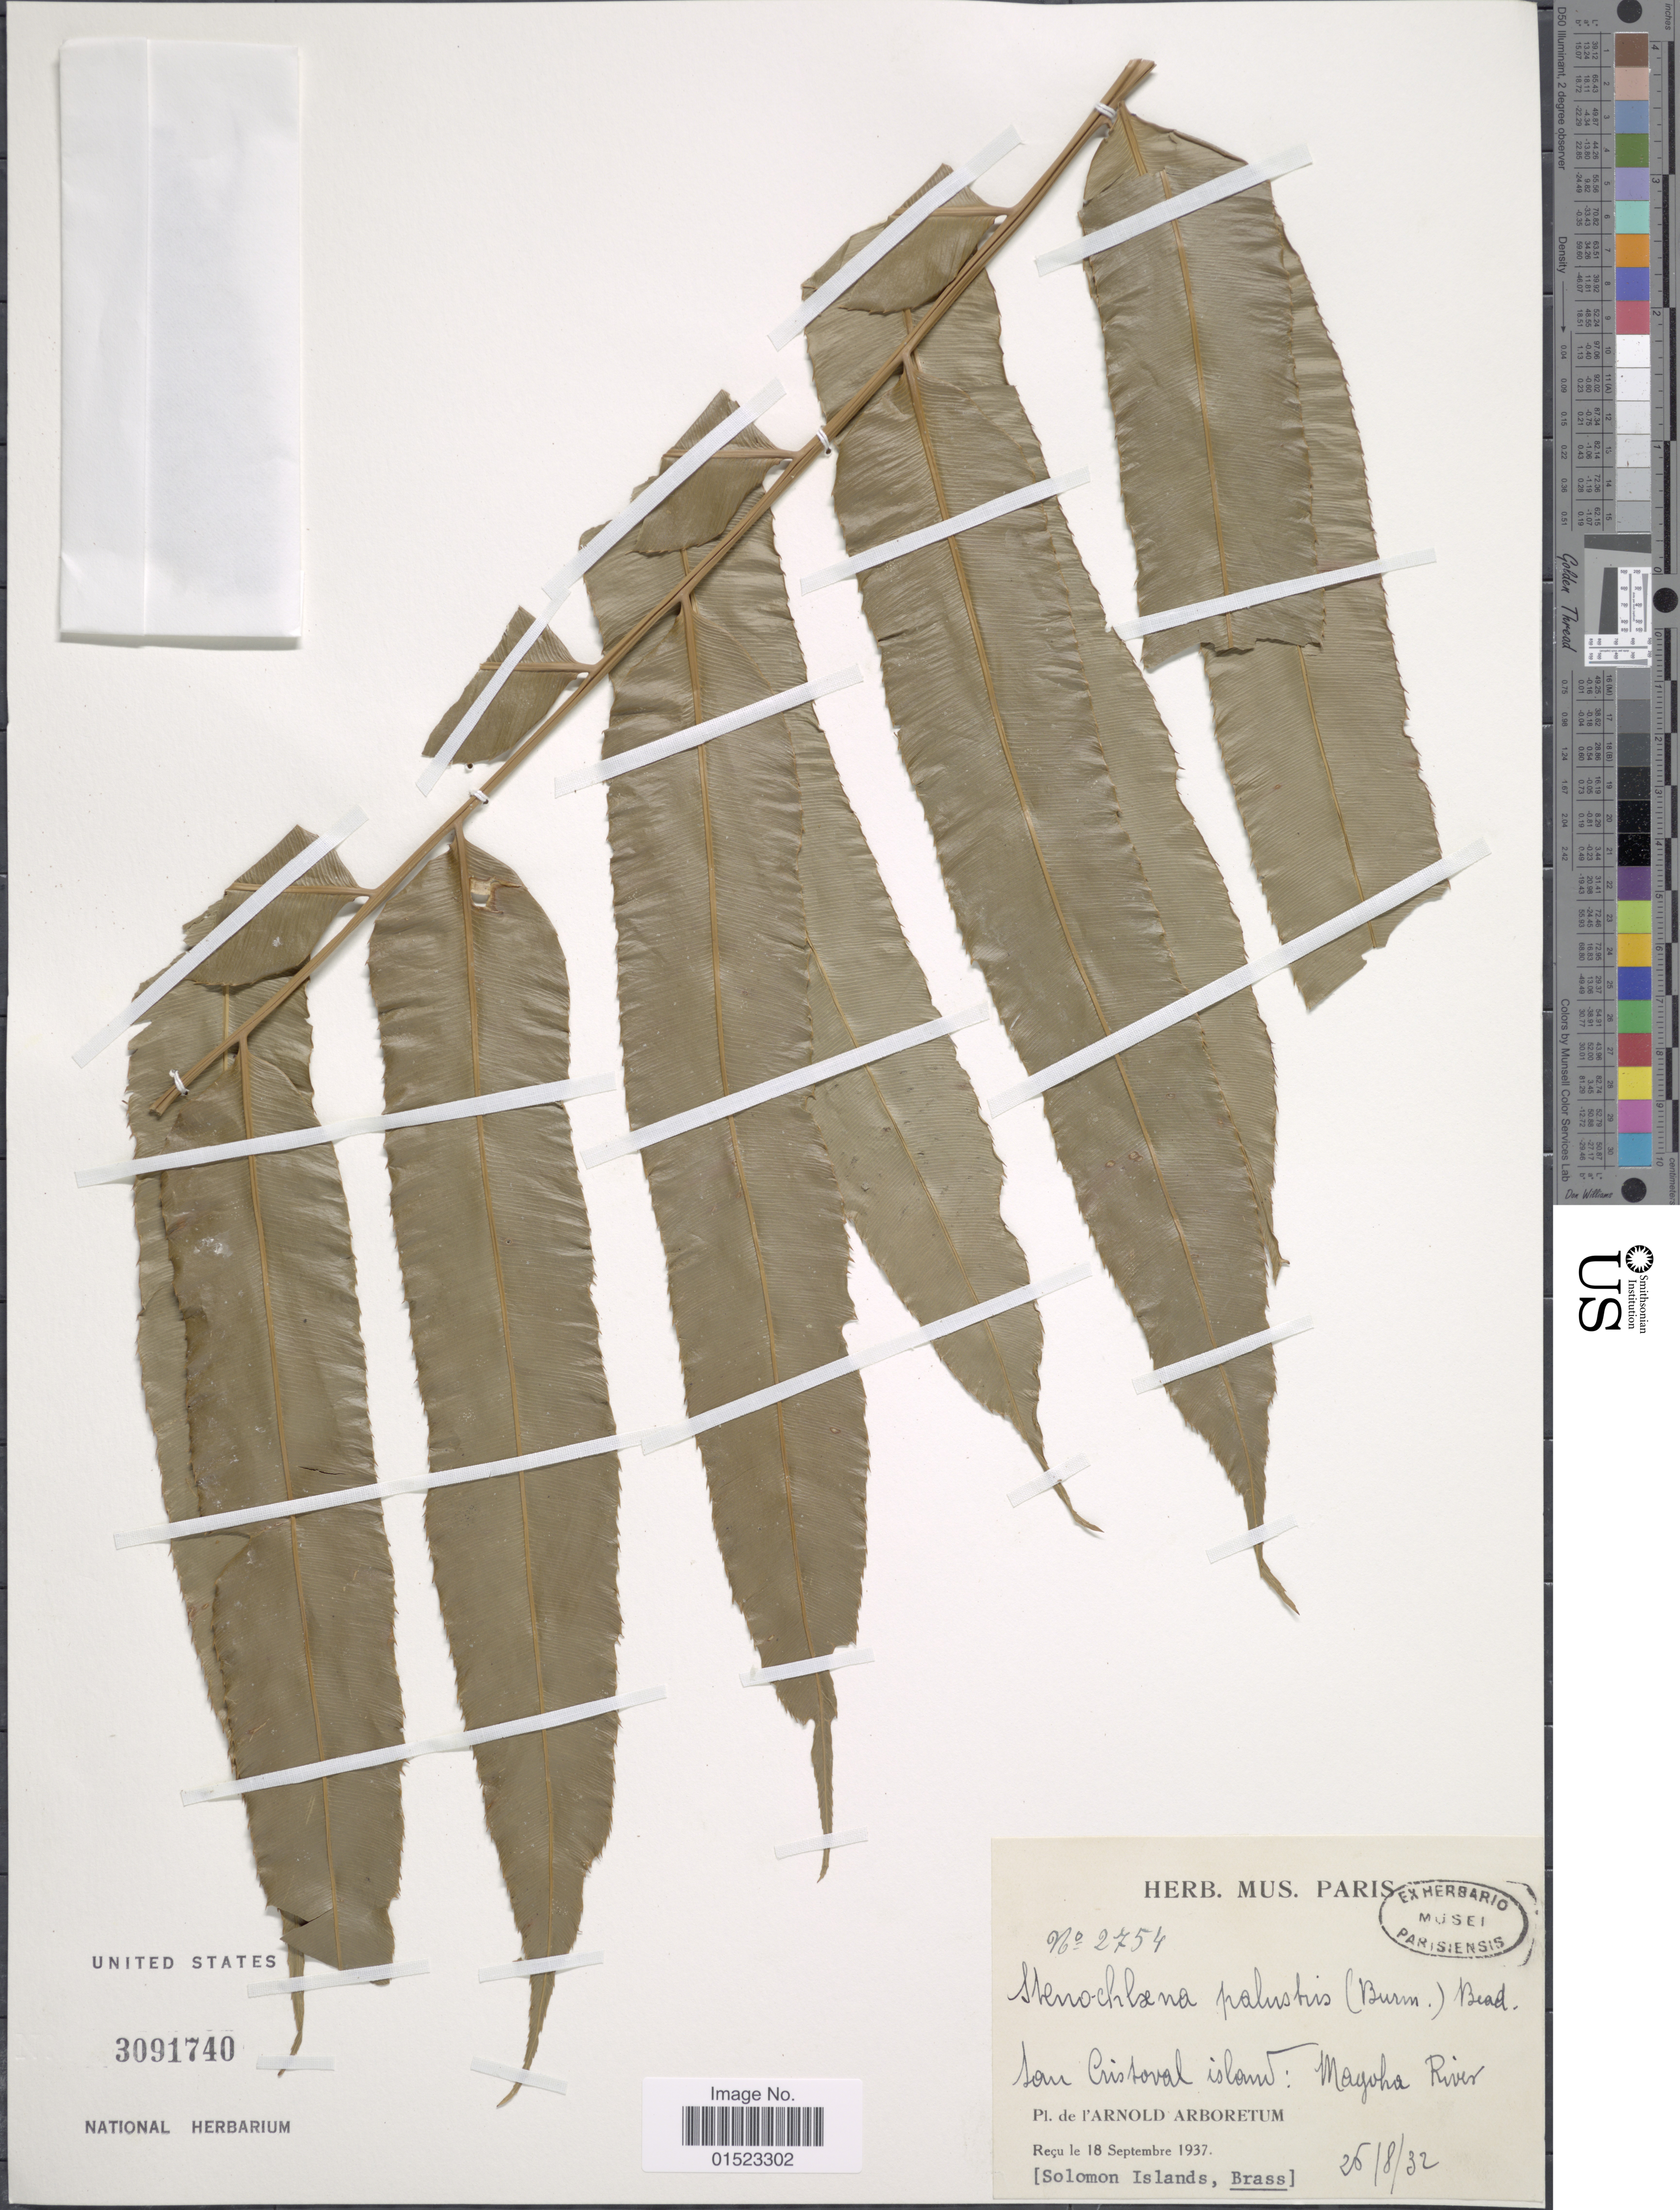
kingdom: Plantae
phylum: Tracheophyta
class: Polypodiopsida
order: Polypodiales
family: Blechnaceae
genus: Stenochlaena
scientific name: Stenochlaena palustris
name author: (Burm. f.) Bedd.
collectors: ex herb. Mus. Paris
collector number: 2754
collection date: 1937-09-18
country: Solomon Islands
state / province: Solomon Islands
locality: San Critoval Islands; Magoha River [interpreted]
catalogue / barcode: US 3091740